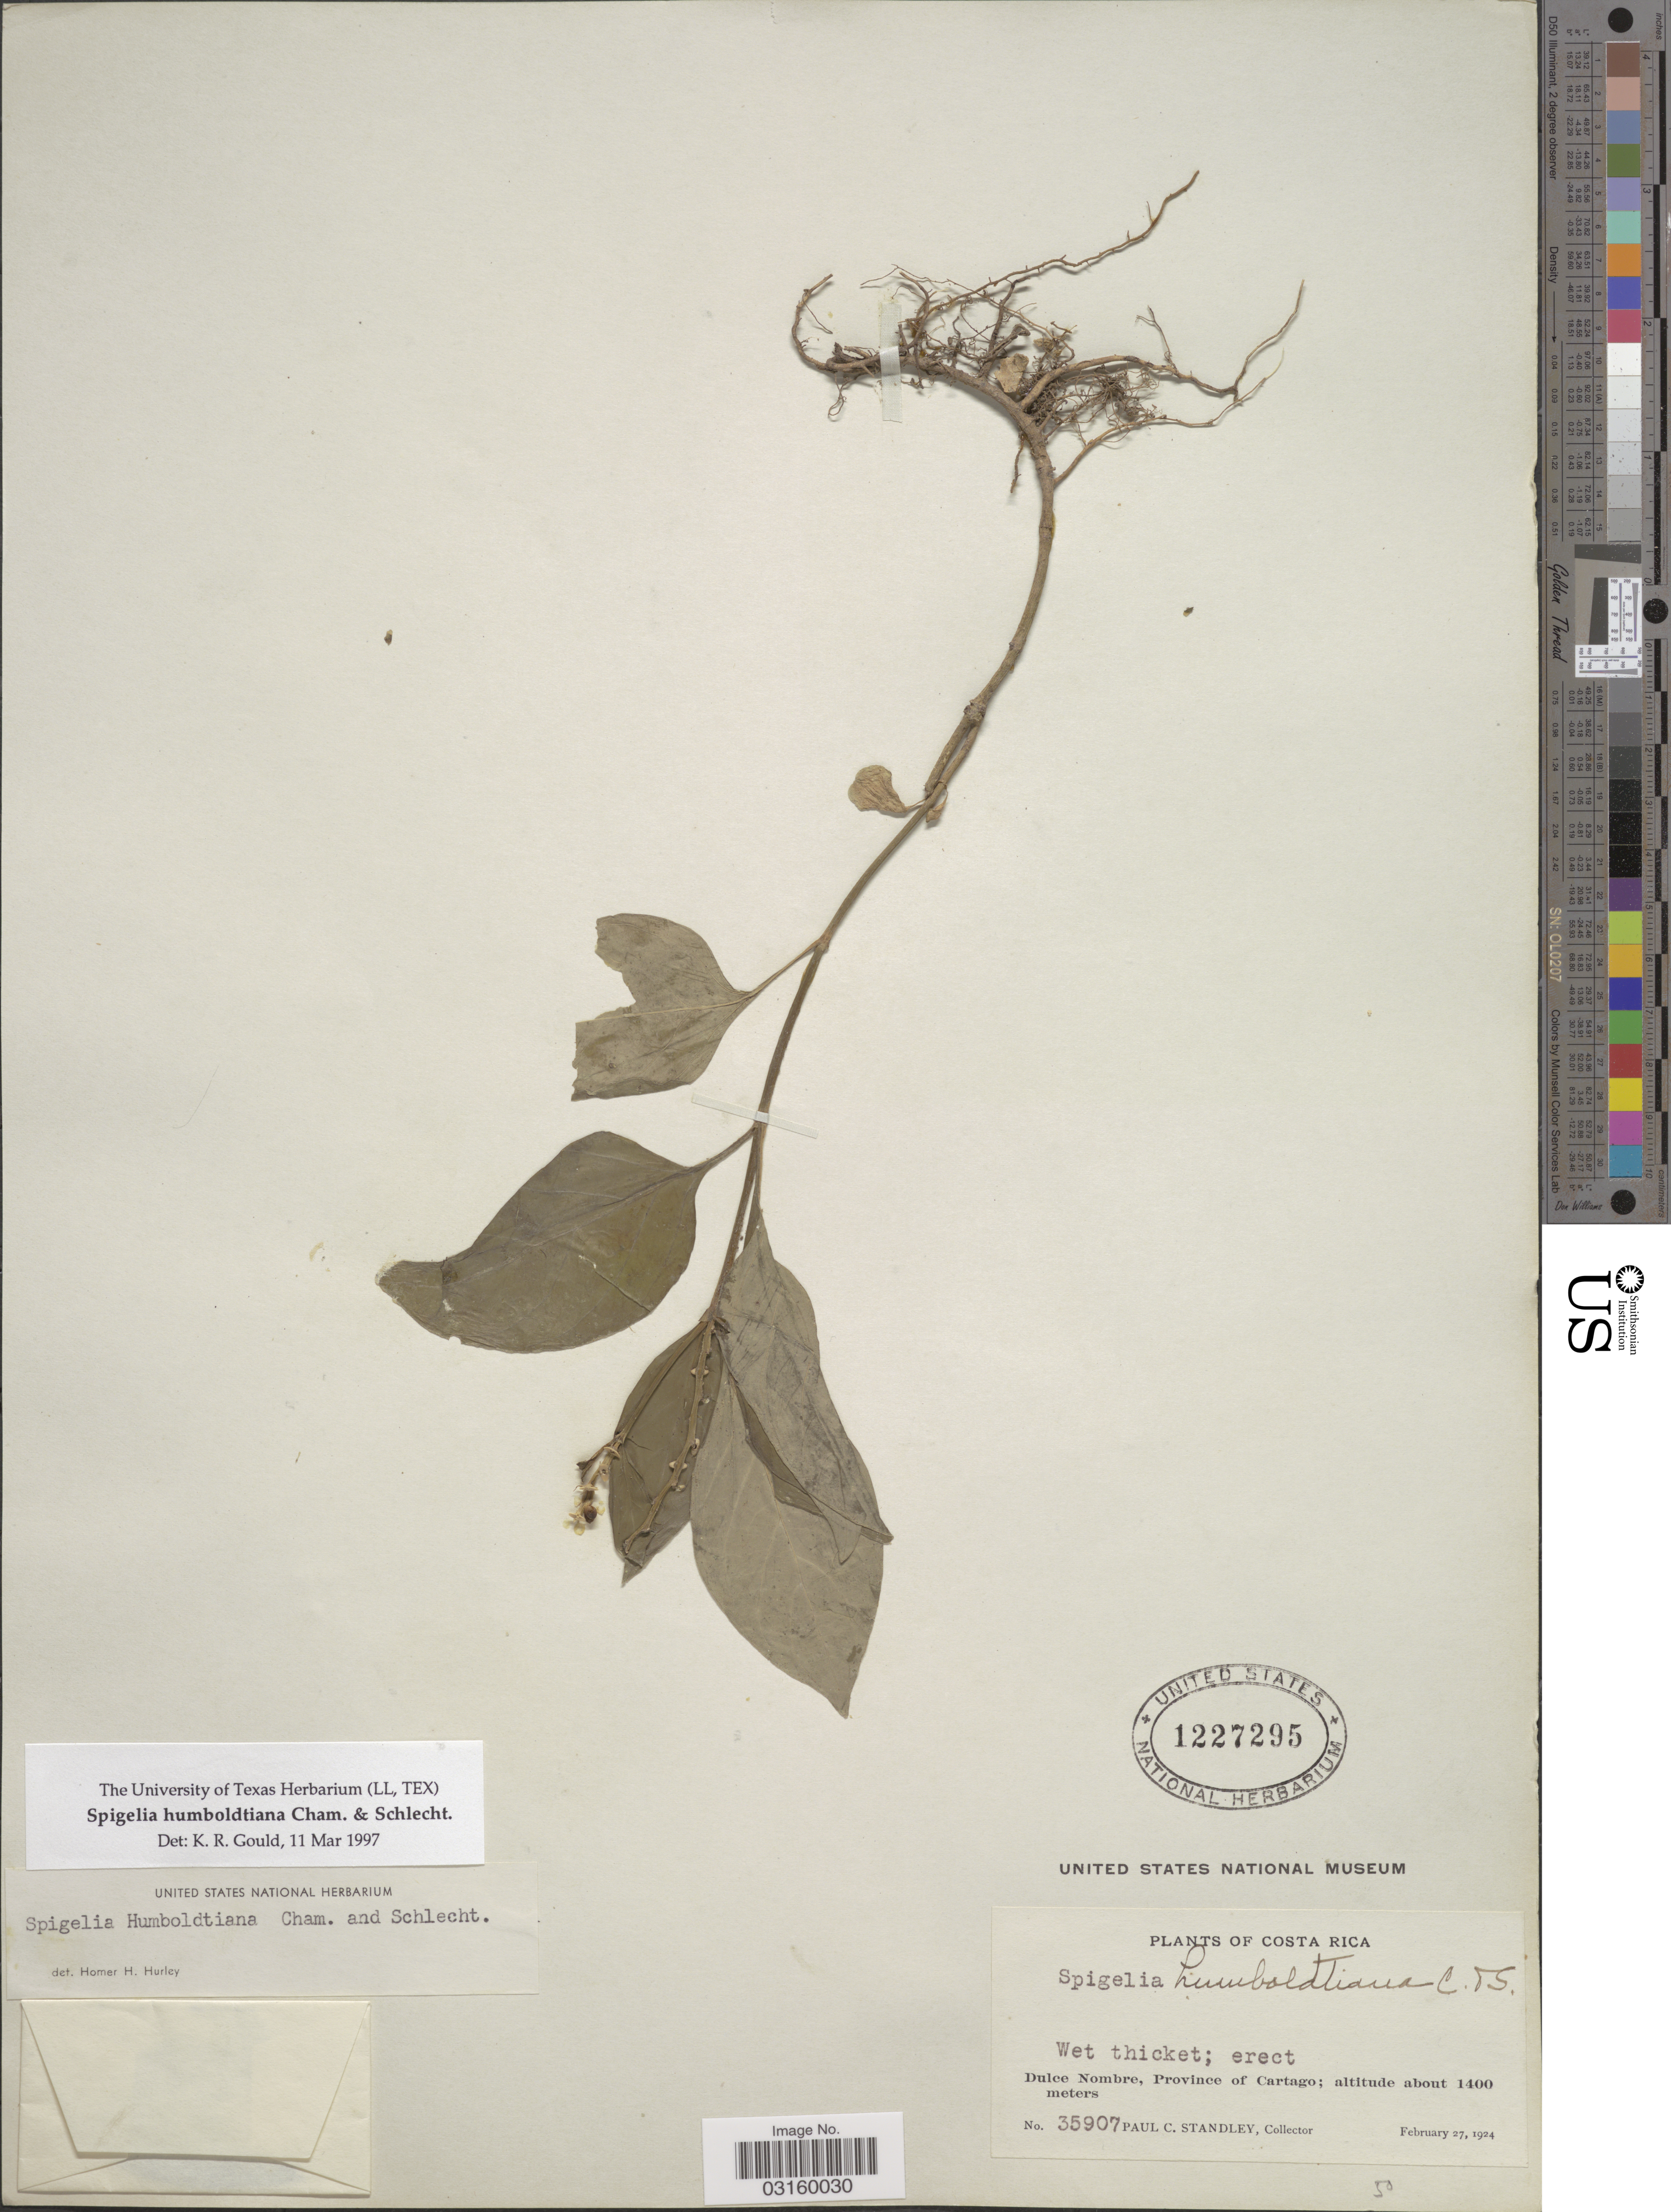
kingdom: Plantae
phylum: Tracheophyta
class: Magnoliopsida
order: Gentianales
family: Loganiaceae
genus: Spigelia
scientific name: Spigelia humboldtiana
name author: Cham. & Schltdl.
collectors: P. C. Standley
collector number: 35907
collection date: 1924-02-27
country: Costa Rica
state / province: Cartago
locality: Dulce Nombre, Province of Cartago.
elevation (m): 1400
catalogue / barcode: US 1227295